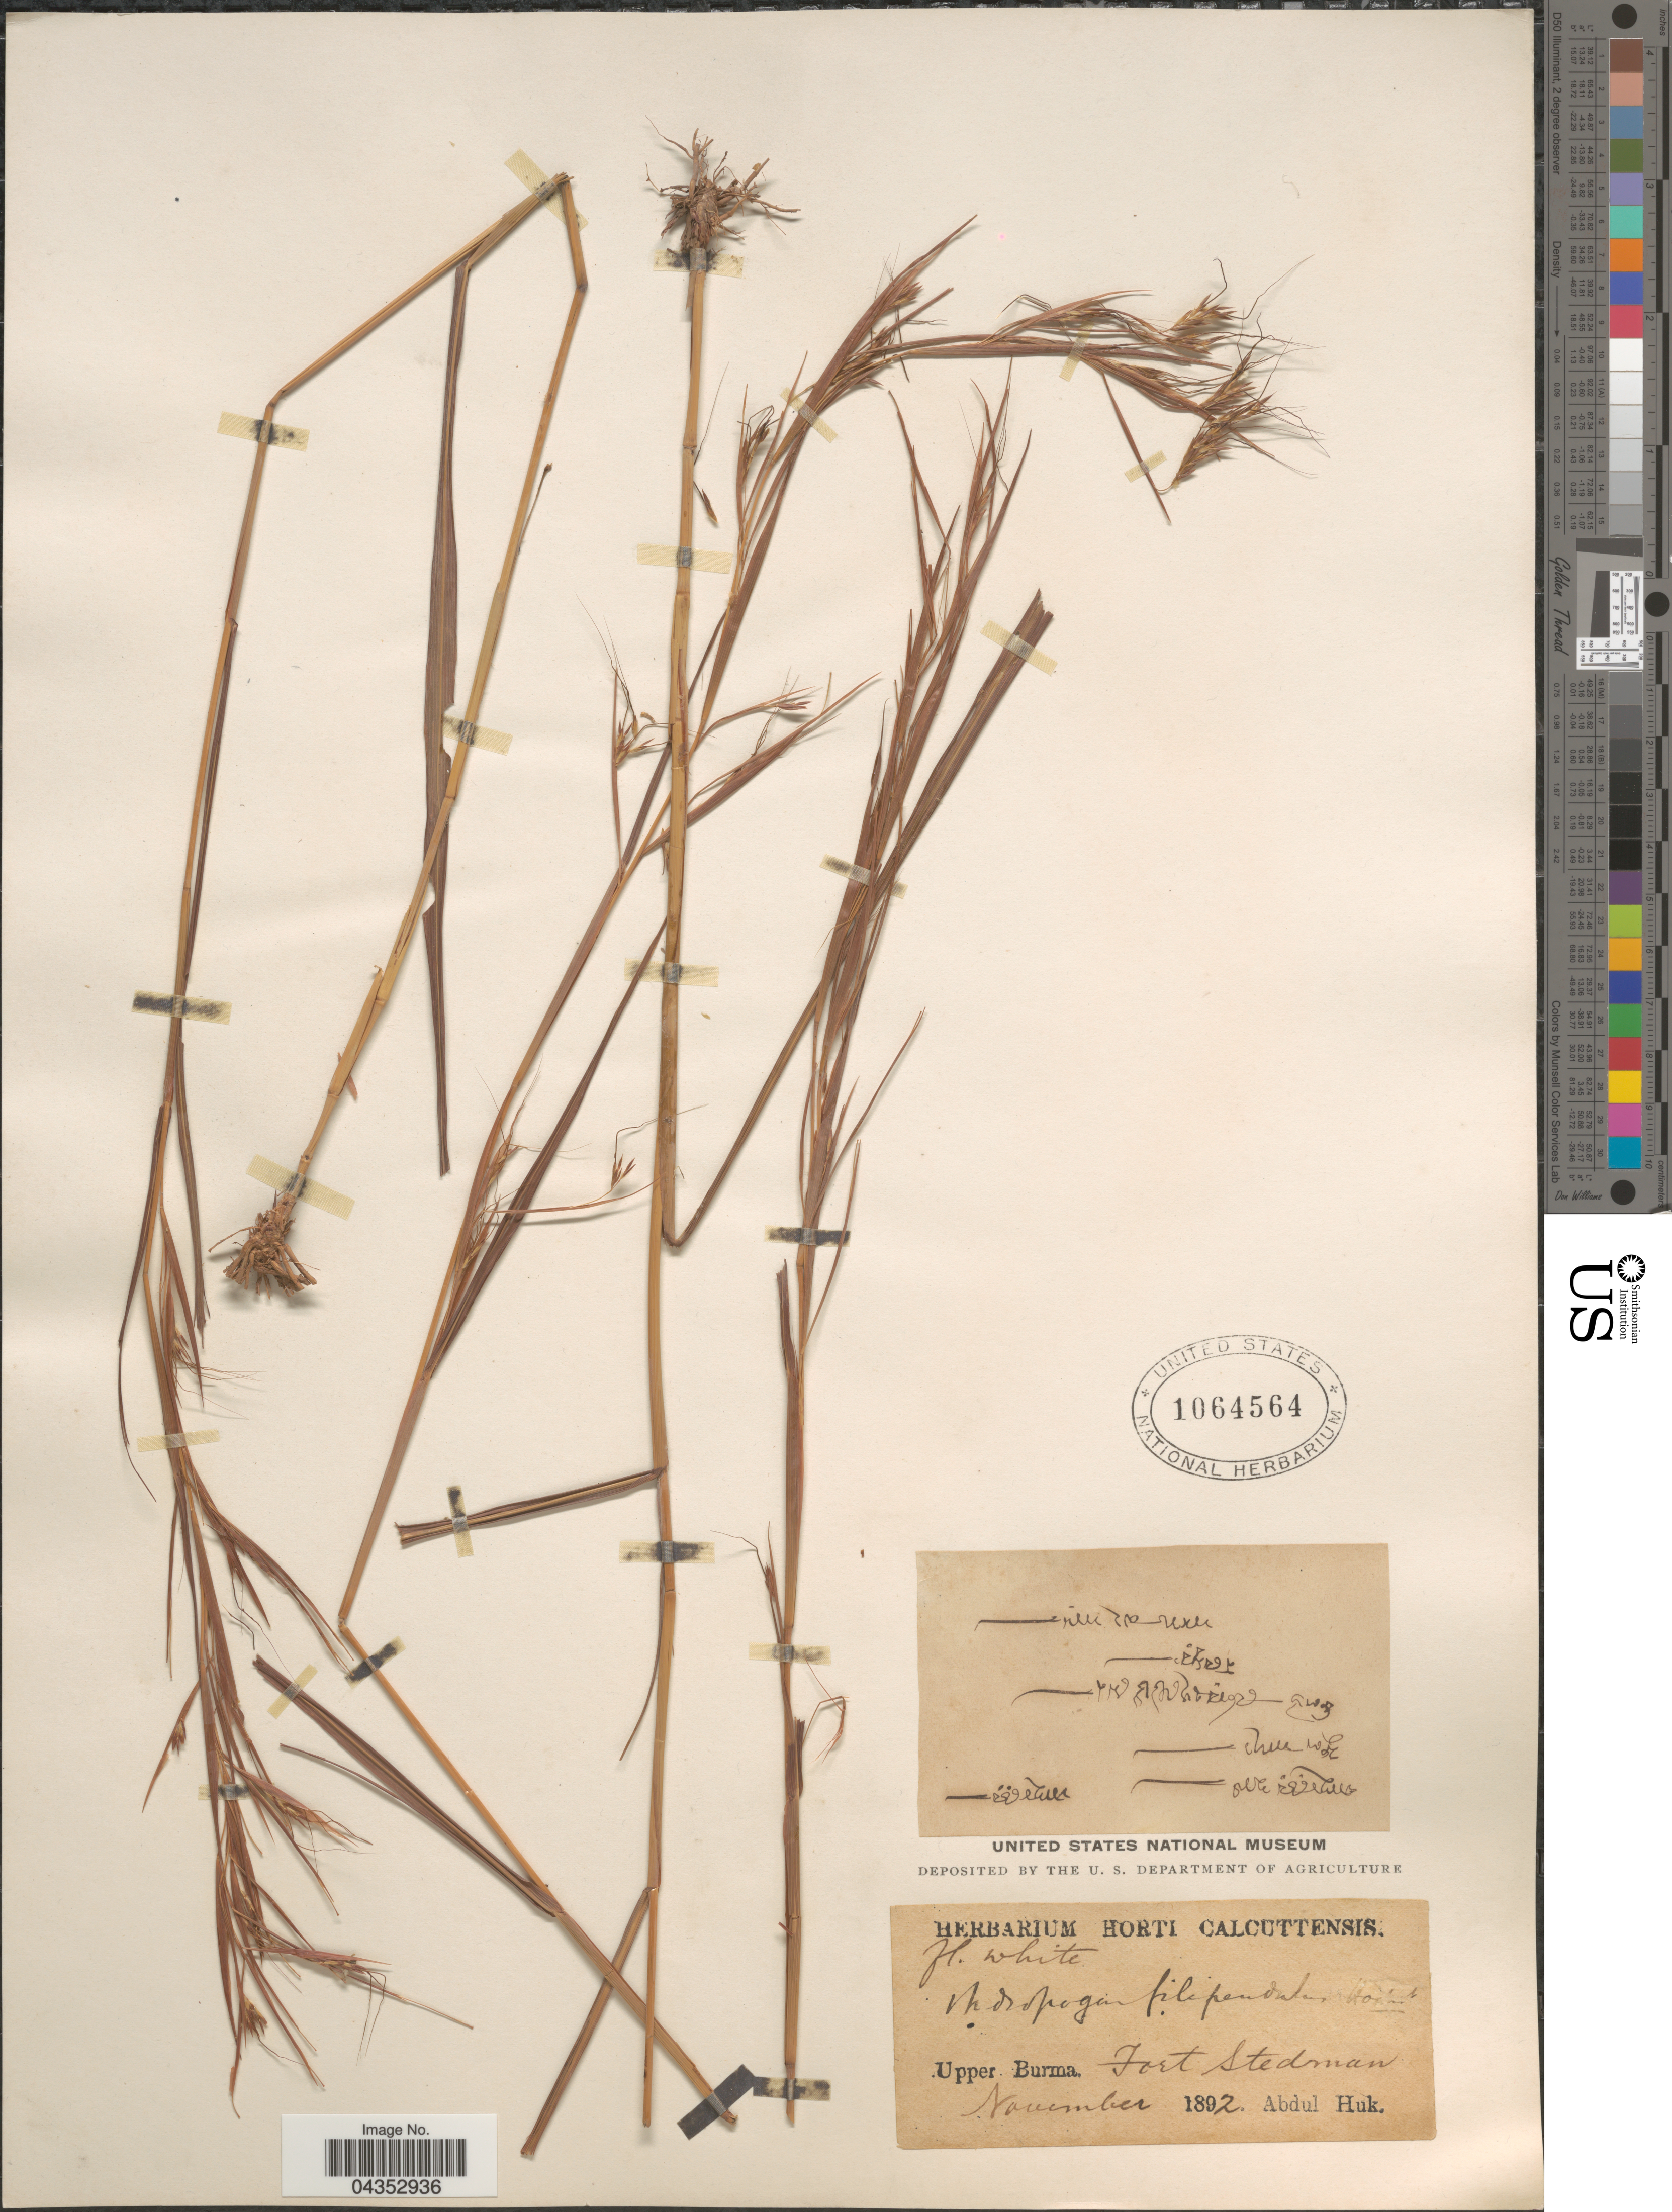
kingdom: Plantae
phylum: Tracheophyta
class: Liliopsida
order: Poales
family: Poaceae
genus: Hyparrhenia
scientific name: Hyparrhenia filipendula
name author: (Hochr.) Stapf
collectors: A. Huk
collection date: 1892-11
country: Myanmar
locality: Upper Burma. Fort Stedman.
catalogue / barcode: US 1064564